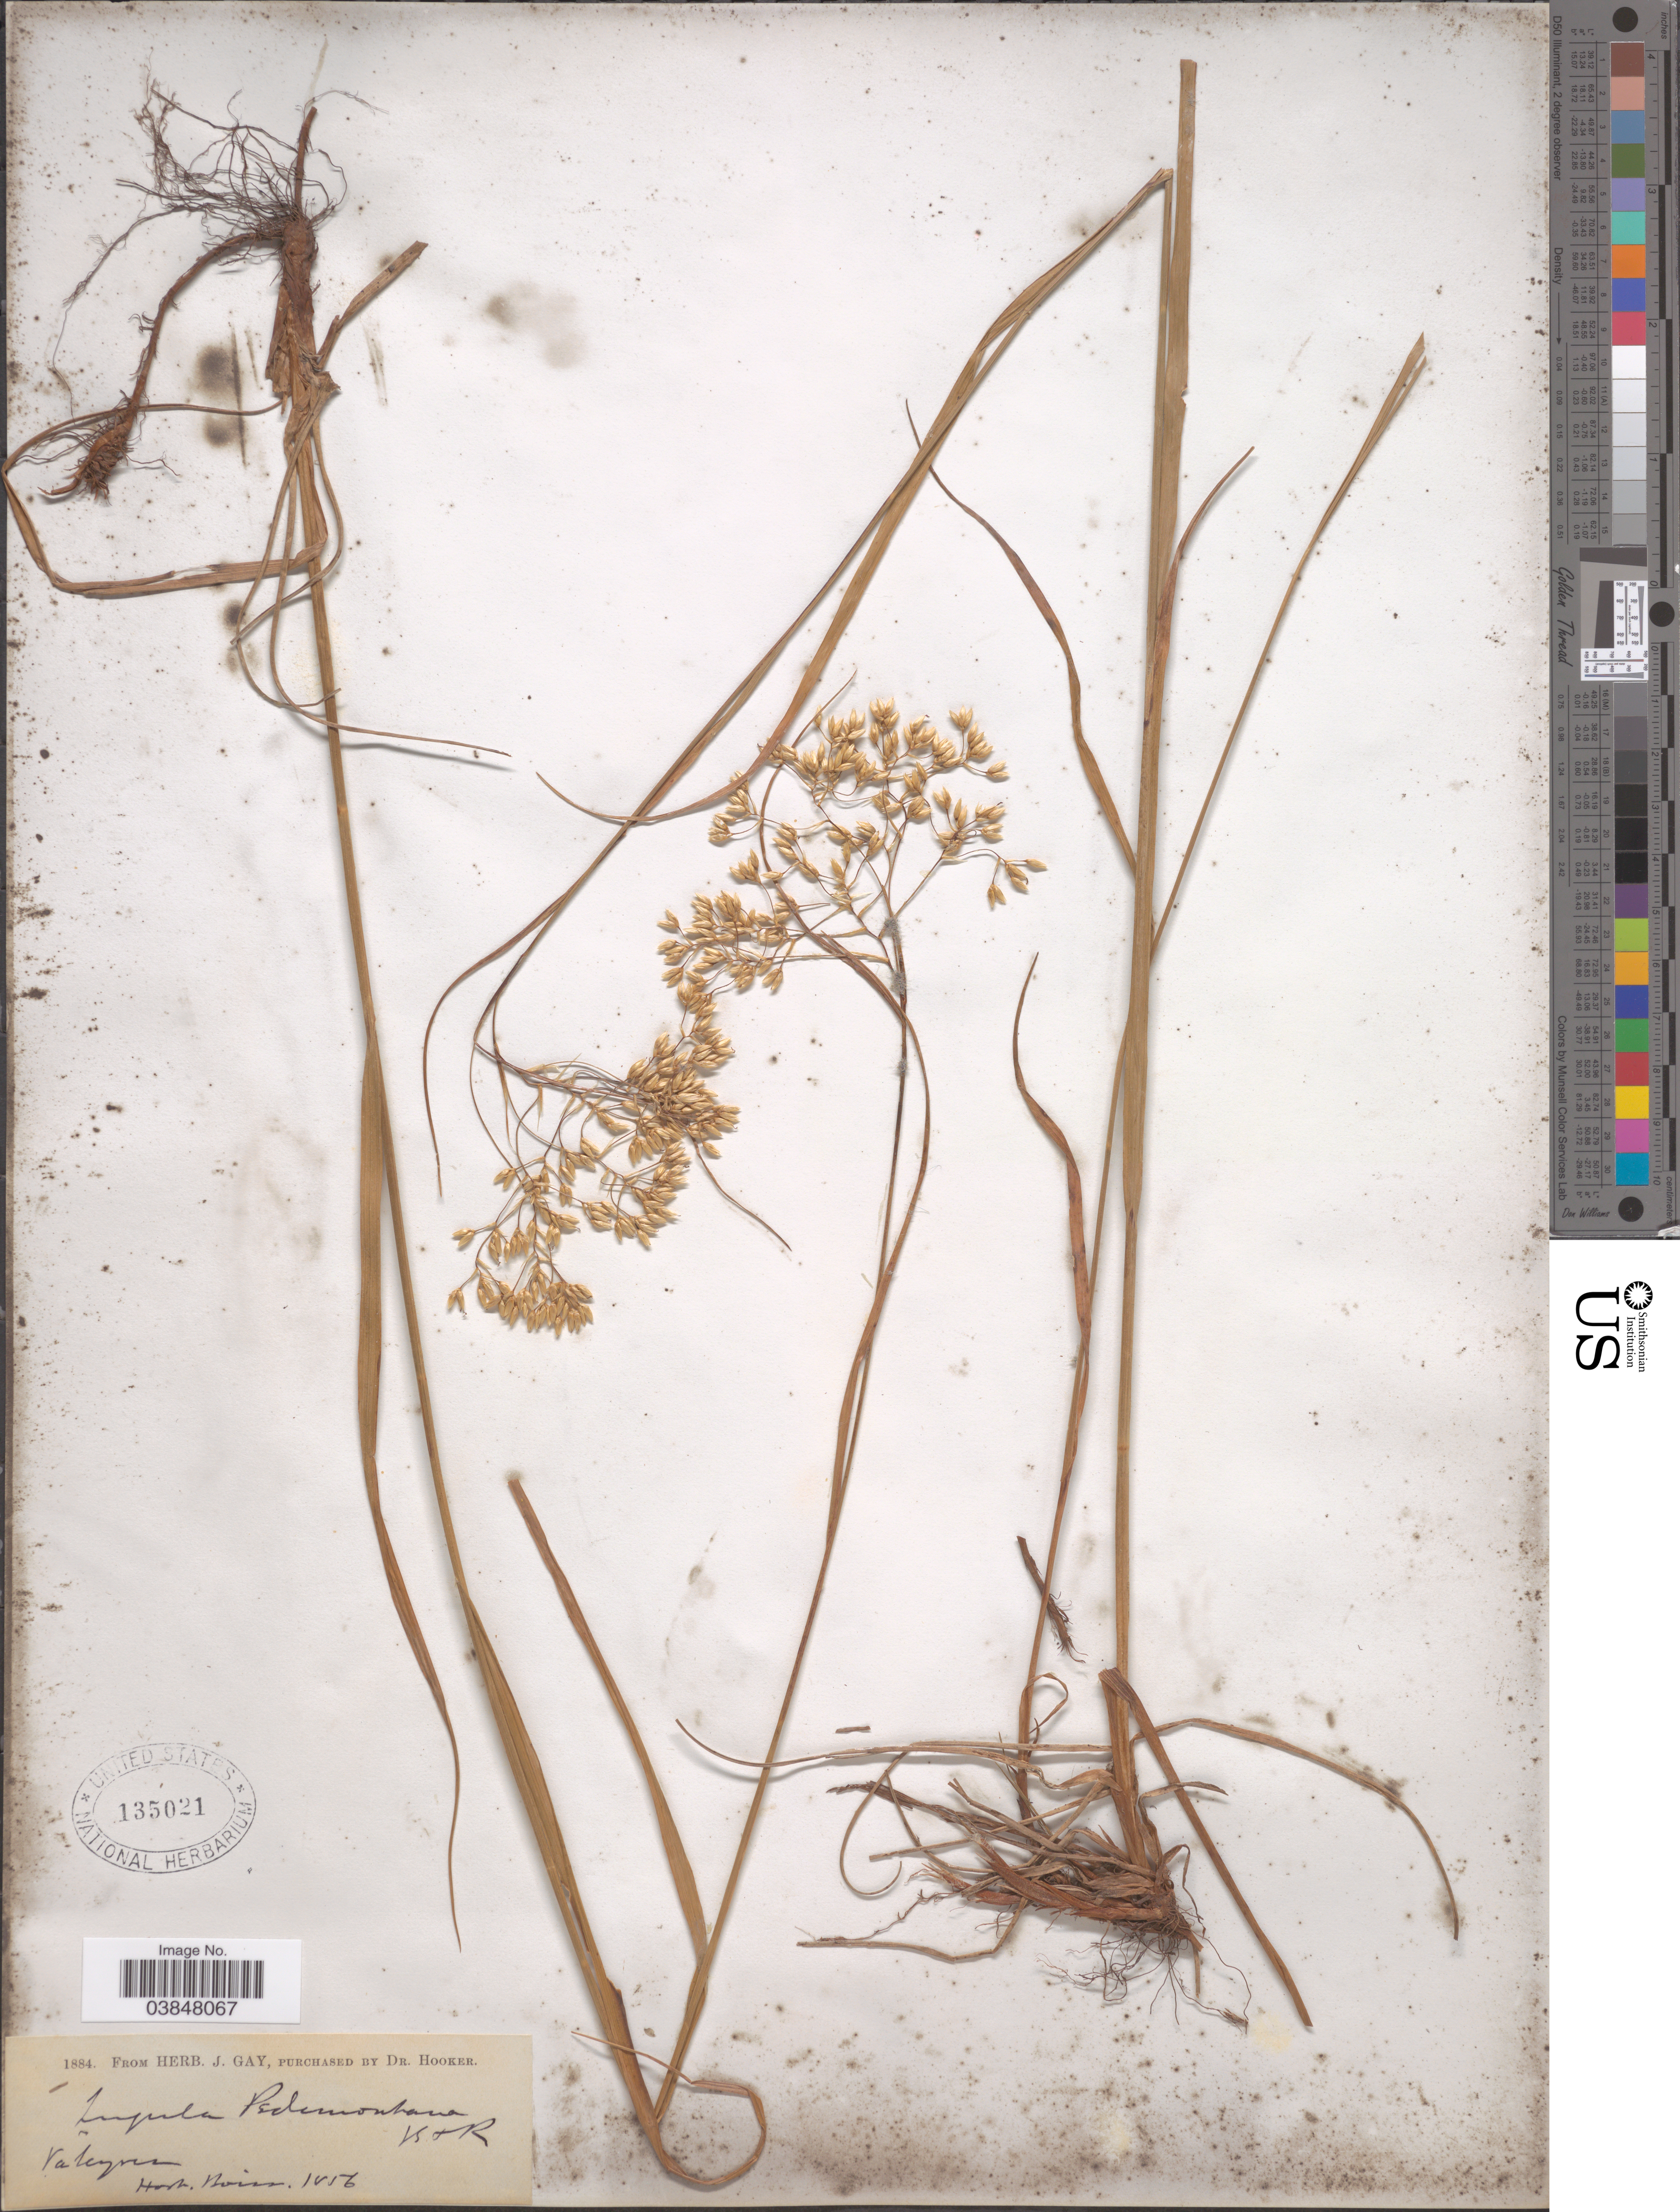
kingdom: Plantae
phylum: Tracheophyta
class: Liliopsida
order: Poales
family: Juncaceae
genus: Luzula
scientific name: Luzula pedemontana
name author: Boiss. & Reut.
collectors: Ex herb. Boiss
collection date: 1856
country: France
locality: Valeyrac.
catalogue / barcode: US 135021